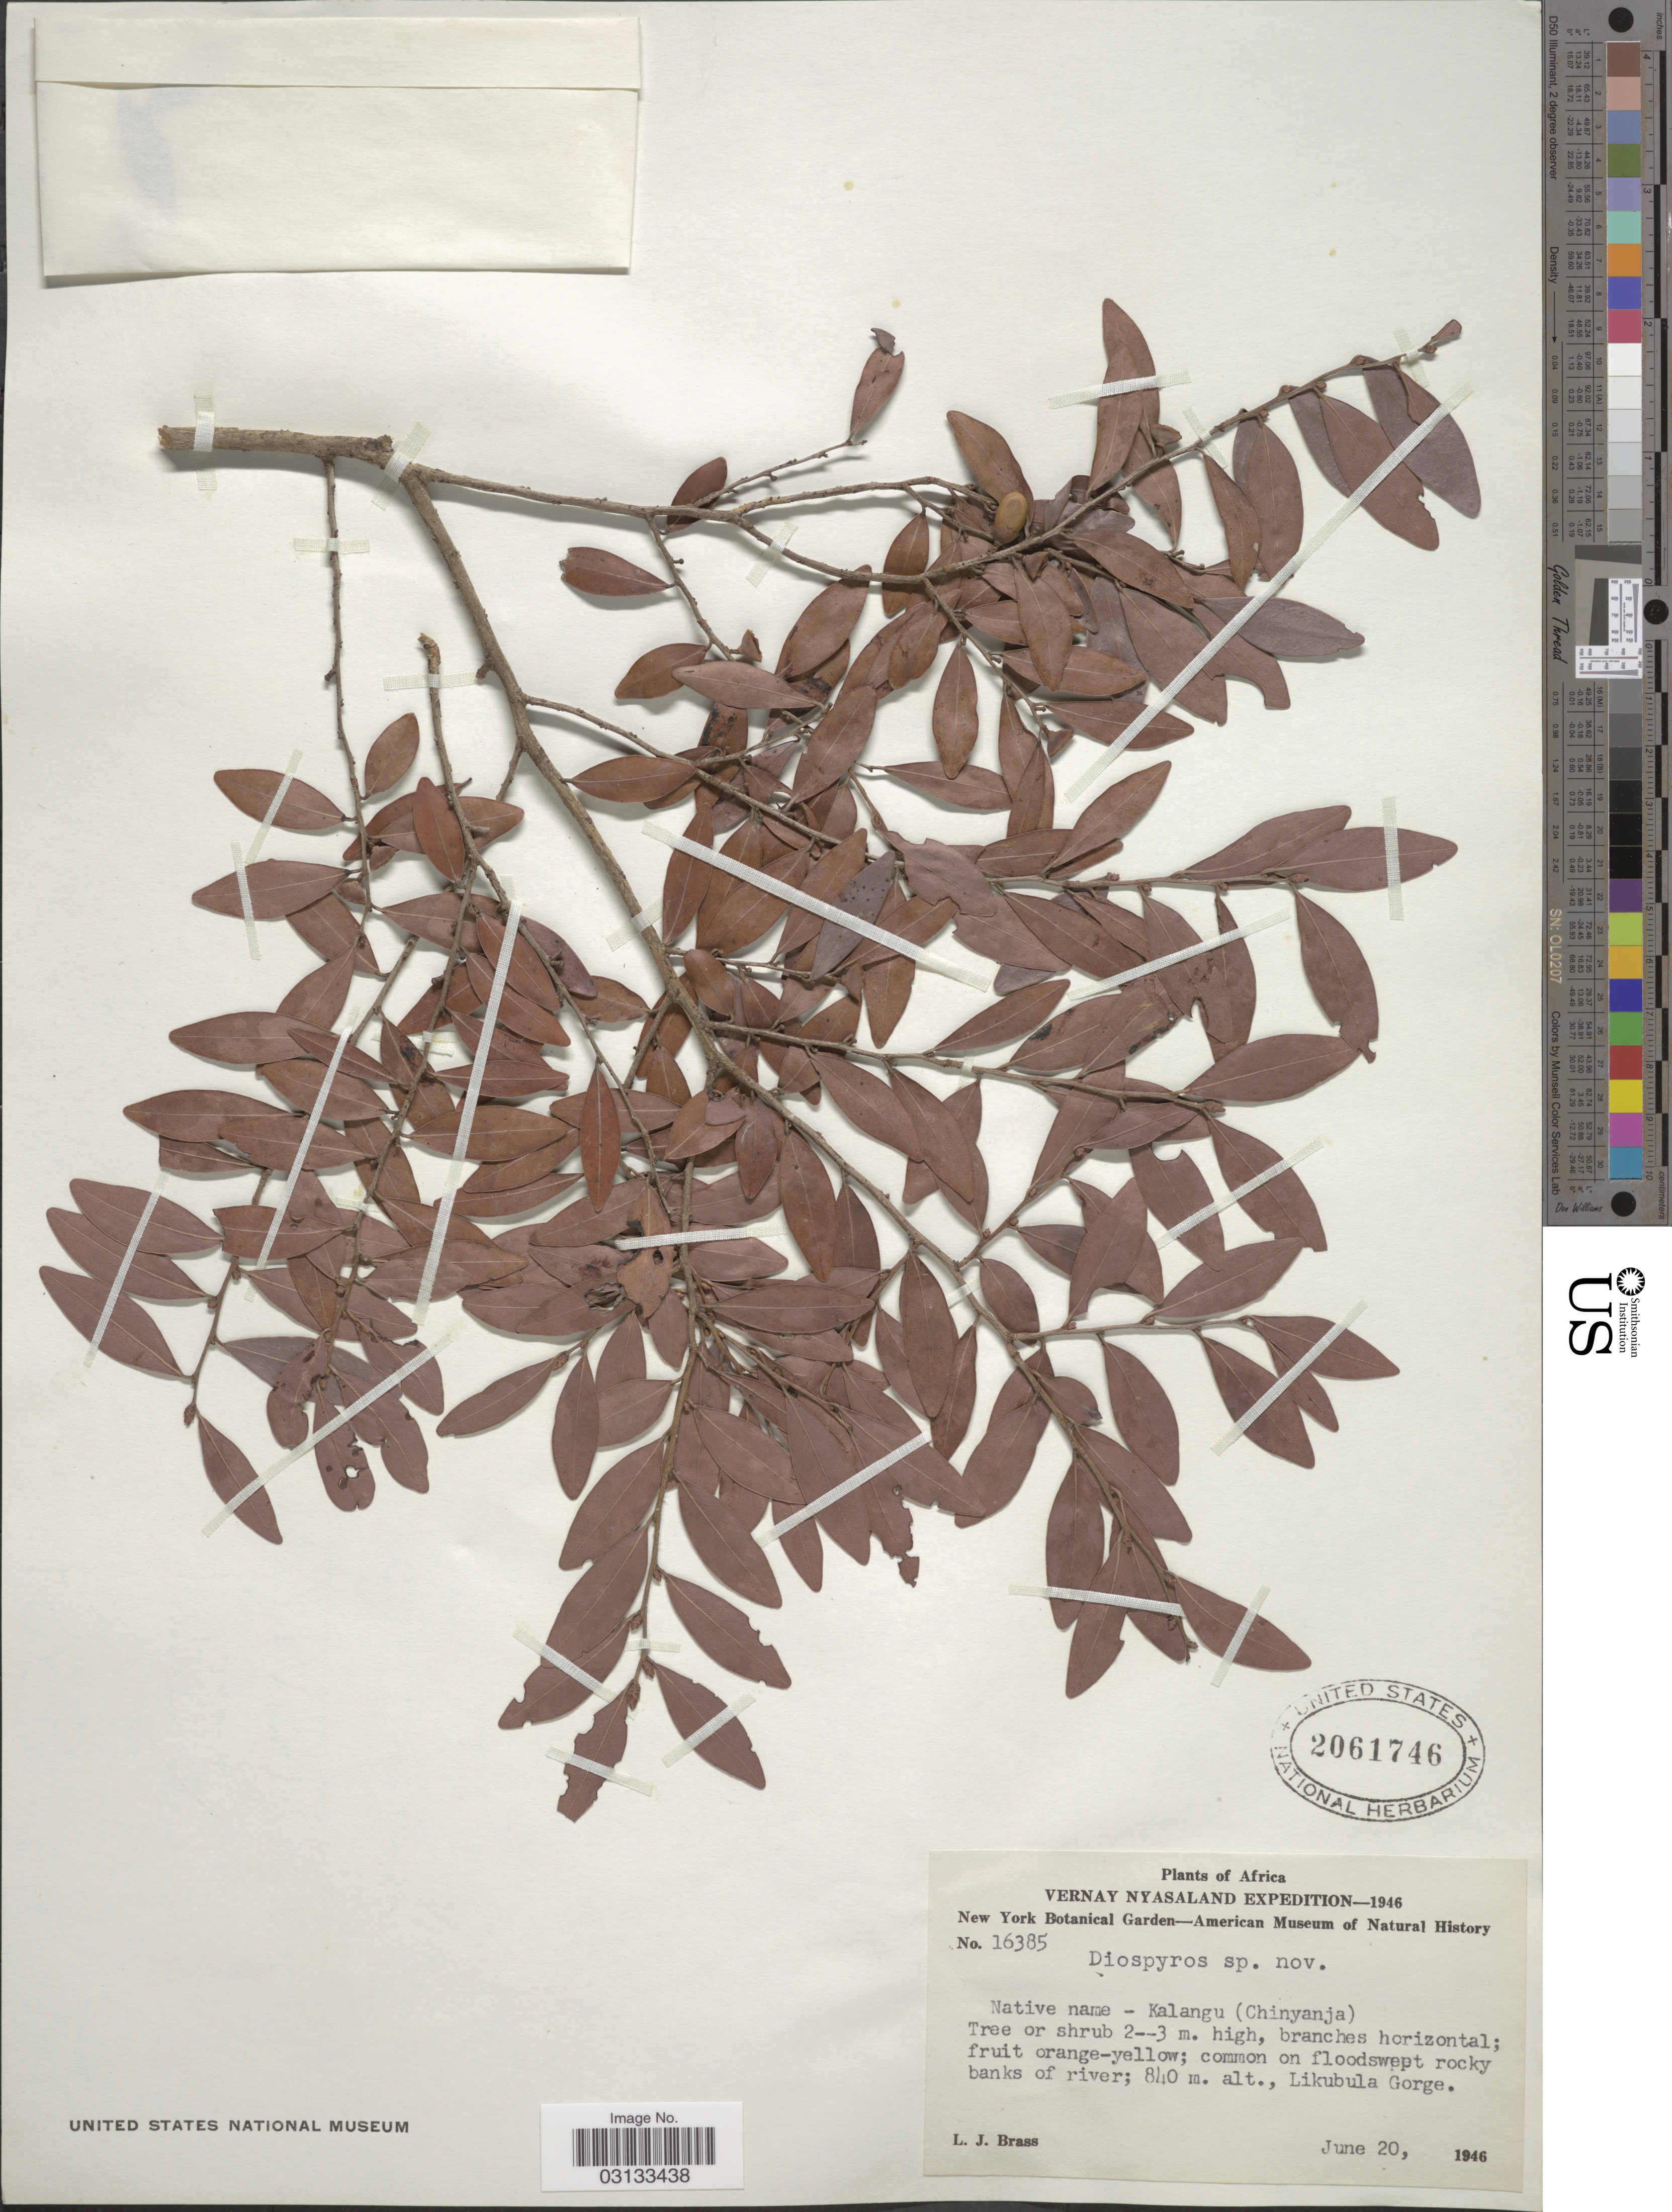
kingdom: Plantae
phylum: Tracheophyta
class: Magnoliopsida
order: Ericales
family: Ebenaceae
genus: Diospyros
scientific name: Diospyros sp.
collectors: L. J. Brass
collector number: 16385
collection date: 1946-06-20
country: Malawi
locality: Vernay Nyasaland, Likubula Gorge.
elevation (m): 840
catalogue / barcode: US 2061746